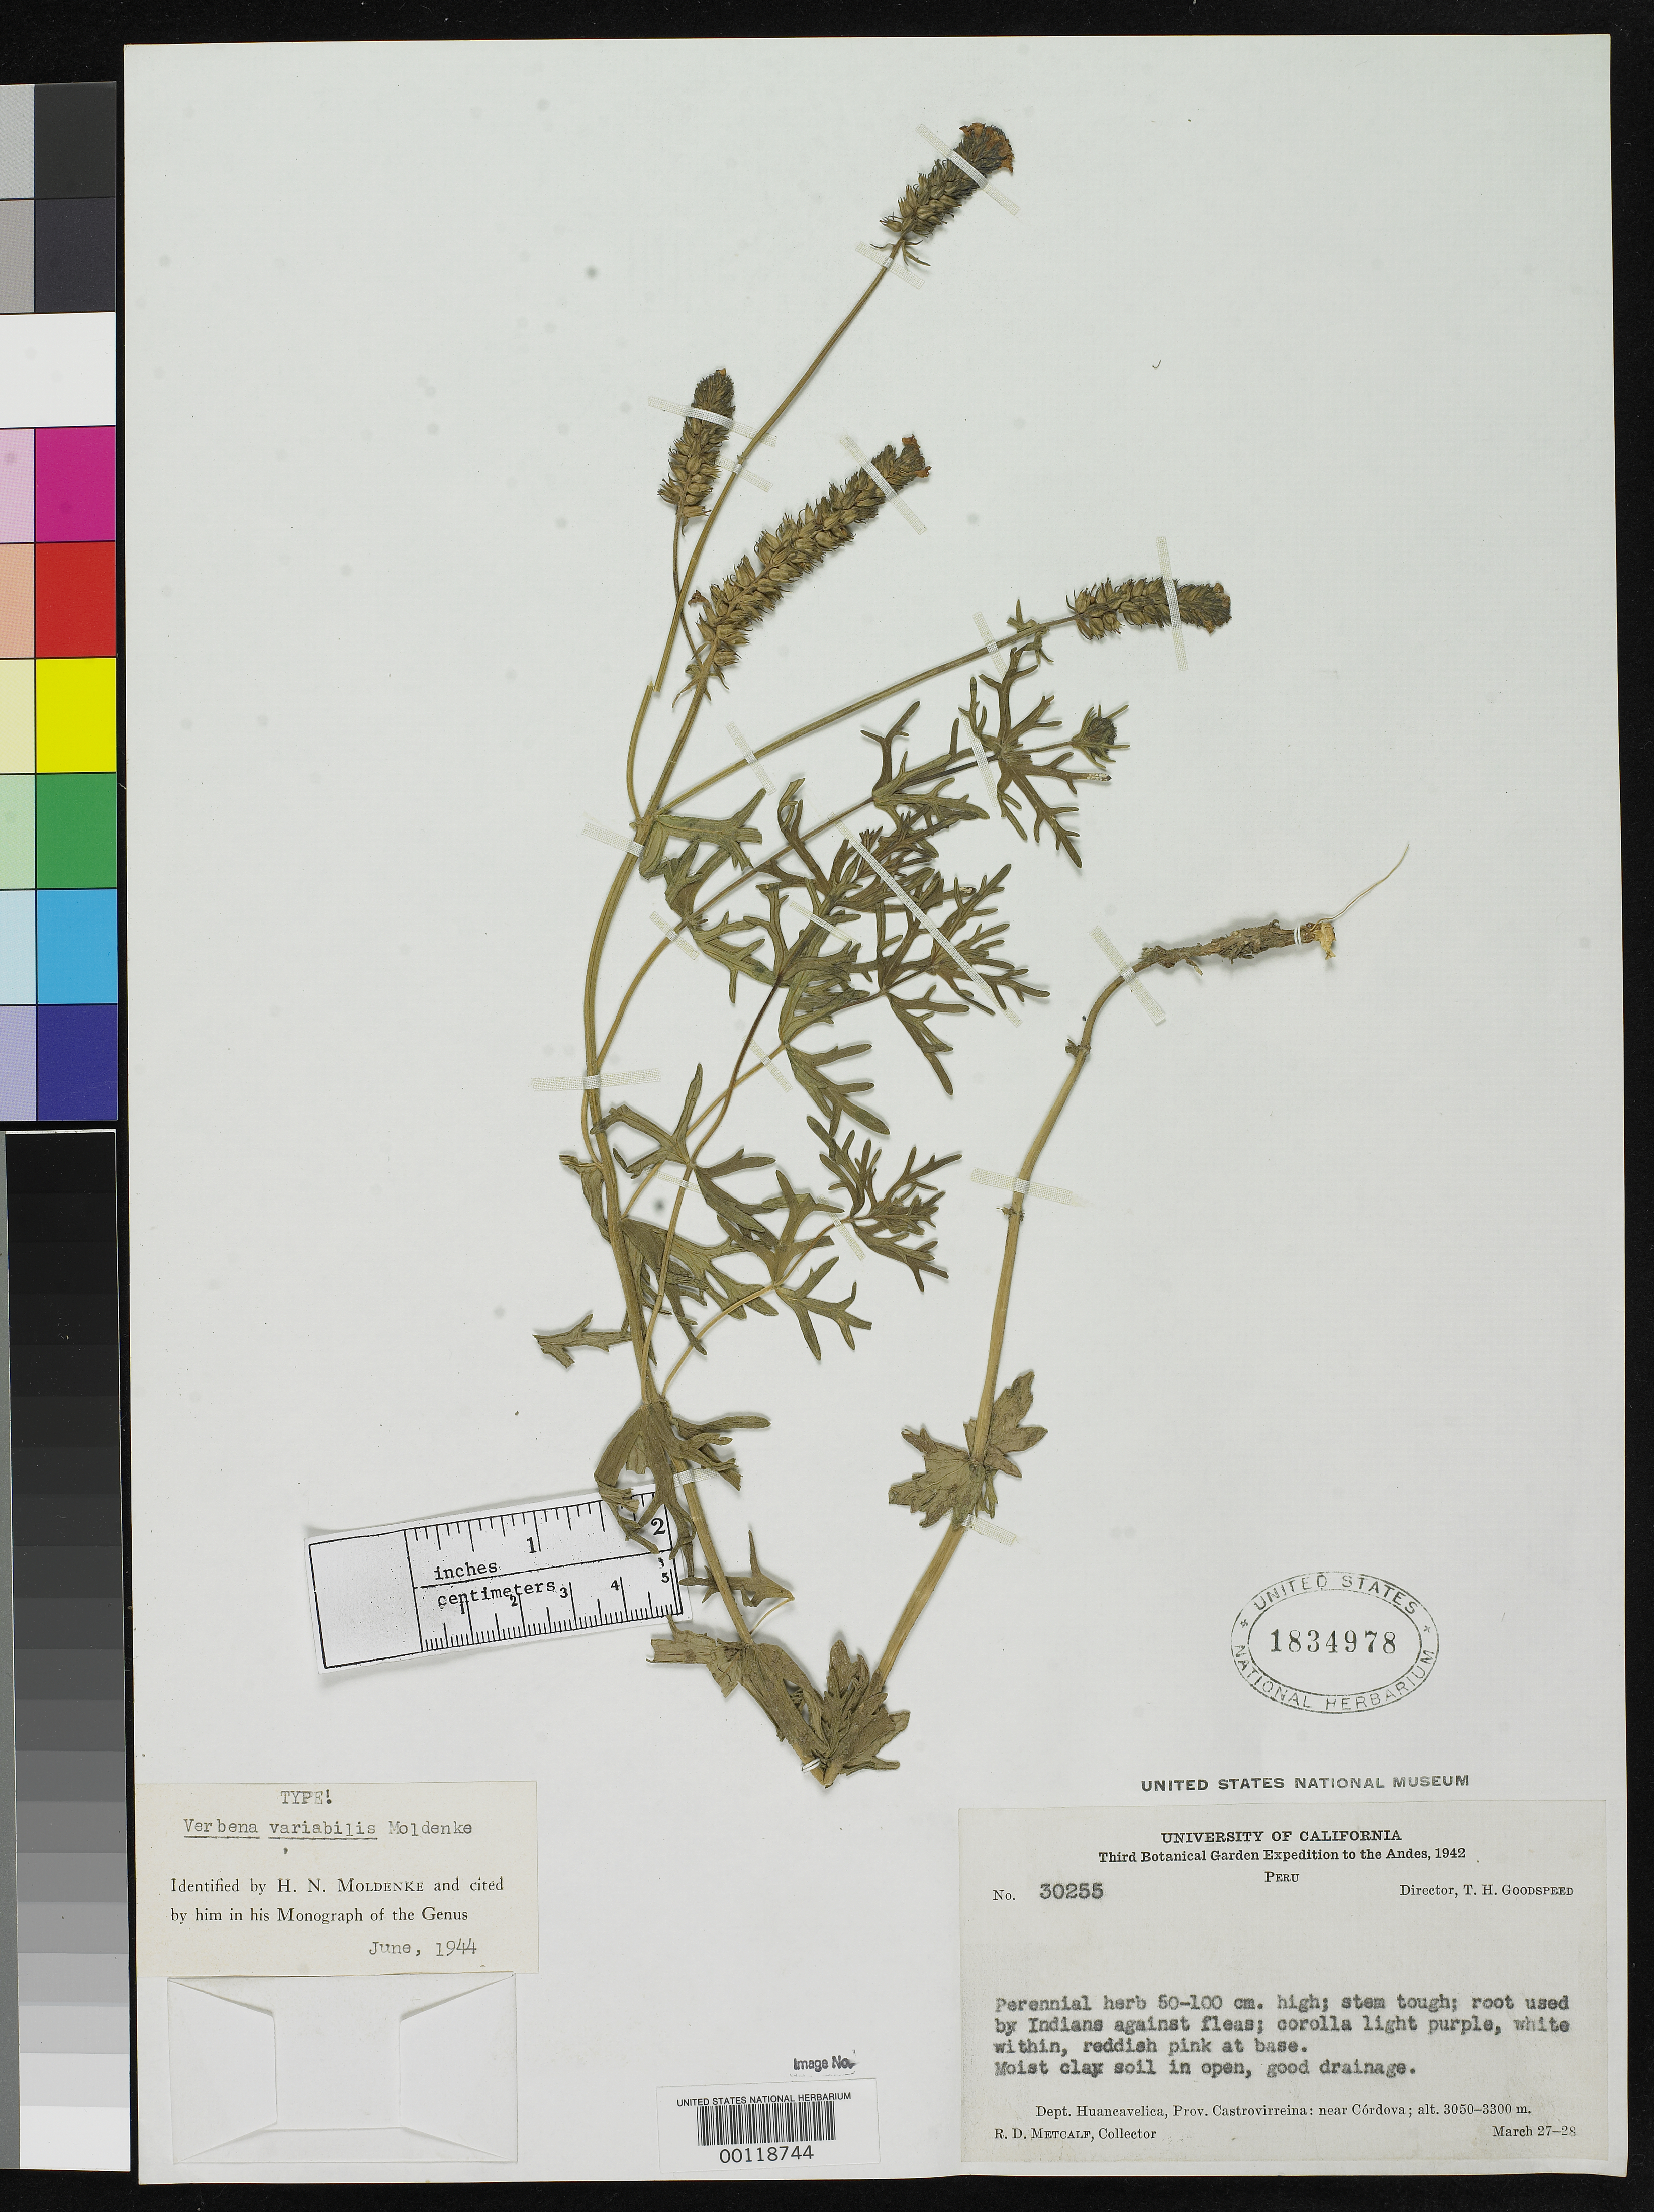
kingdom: Plantae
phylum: Tracheophyta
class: Magnoliopsida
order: Lamiales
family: Verbenaceae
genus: Verbena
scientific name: Verbena variabilis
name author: Moldenke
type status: Holotype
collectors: R. D. Metcalf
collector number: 30255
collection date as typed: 27 Mar 1942 to 28 Mar 1942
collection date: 1942-03-27/1942-03-28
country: Peru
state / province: Huancavelica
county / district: Castrovirreyna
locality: near Córdova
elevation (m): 3050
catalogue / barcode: US 1834978